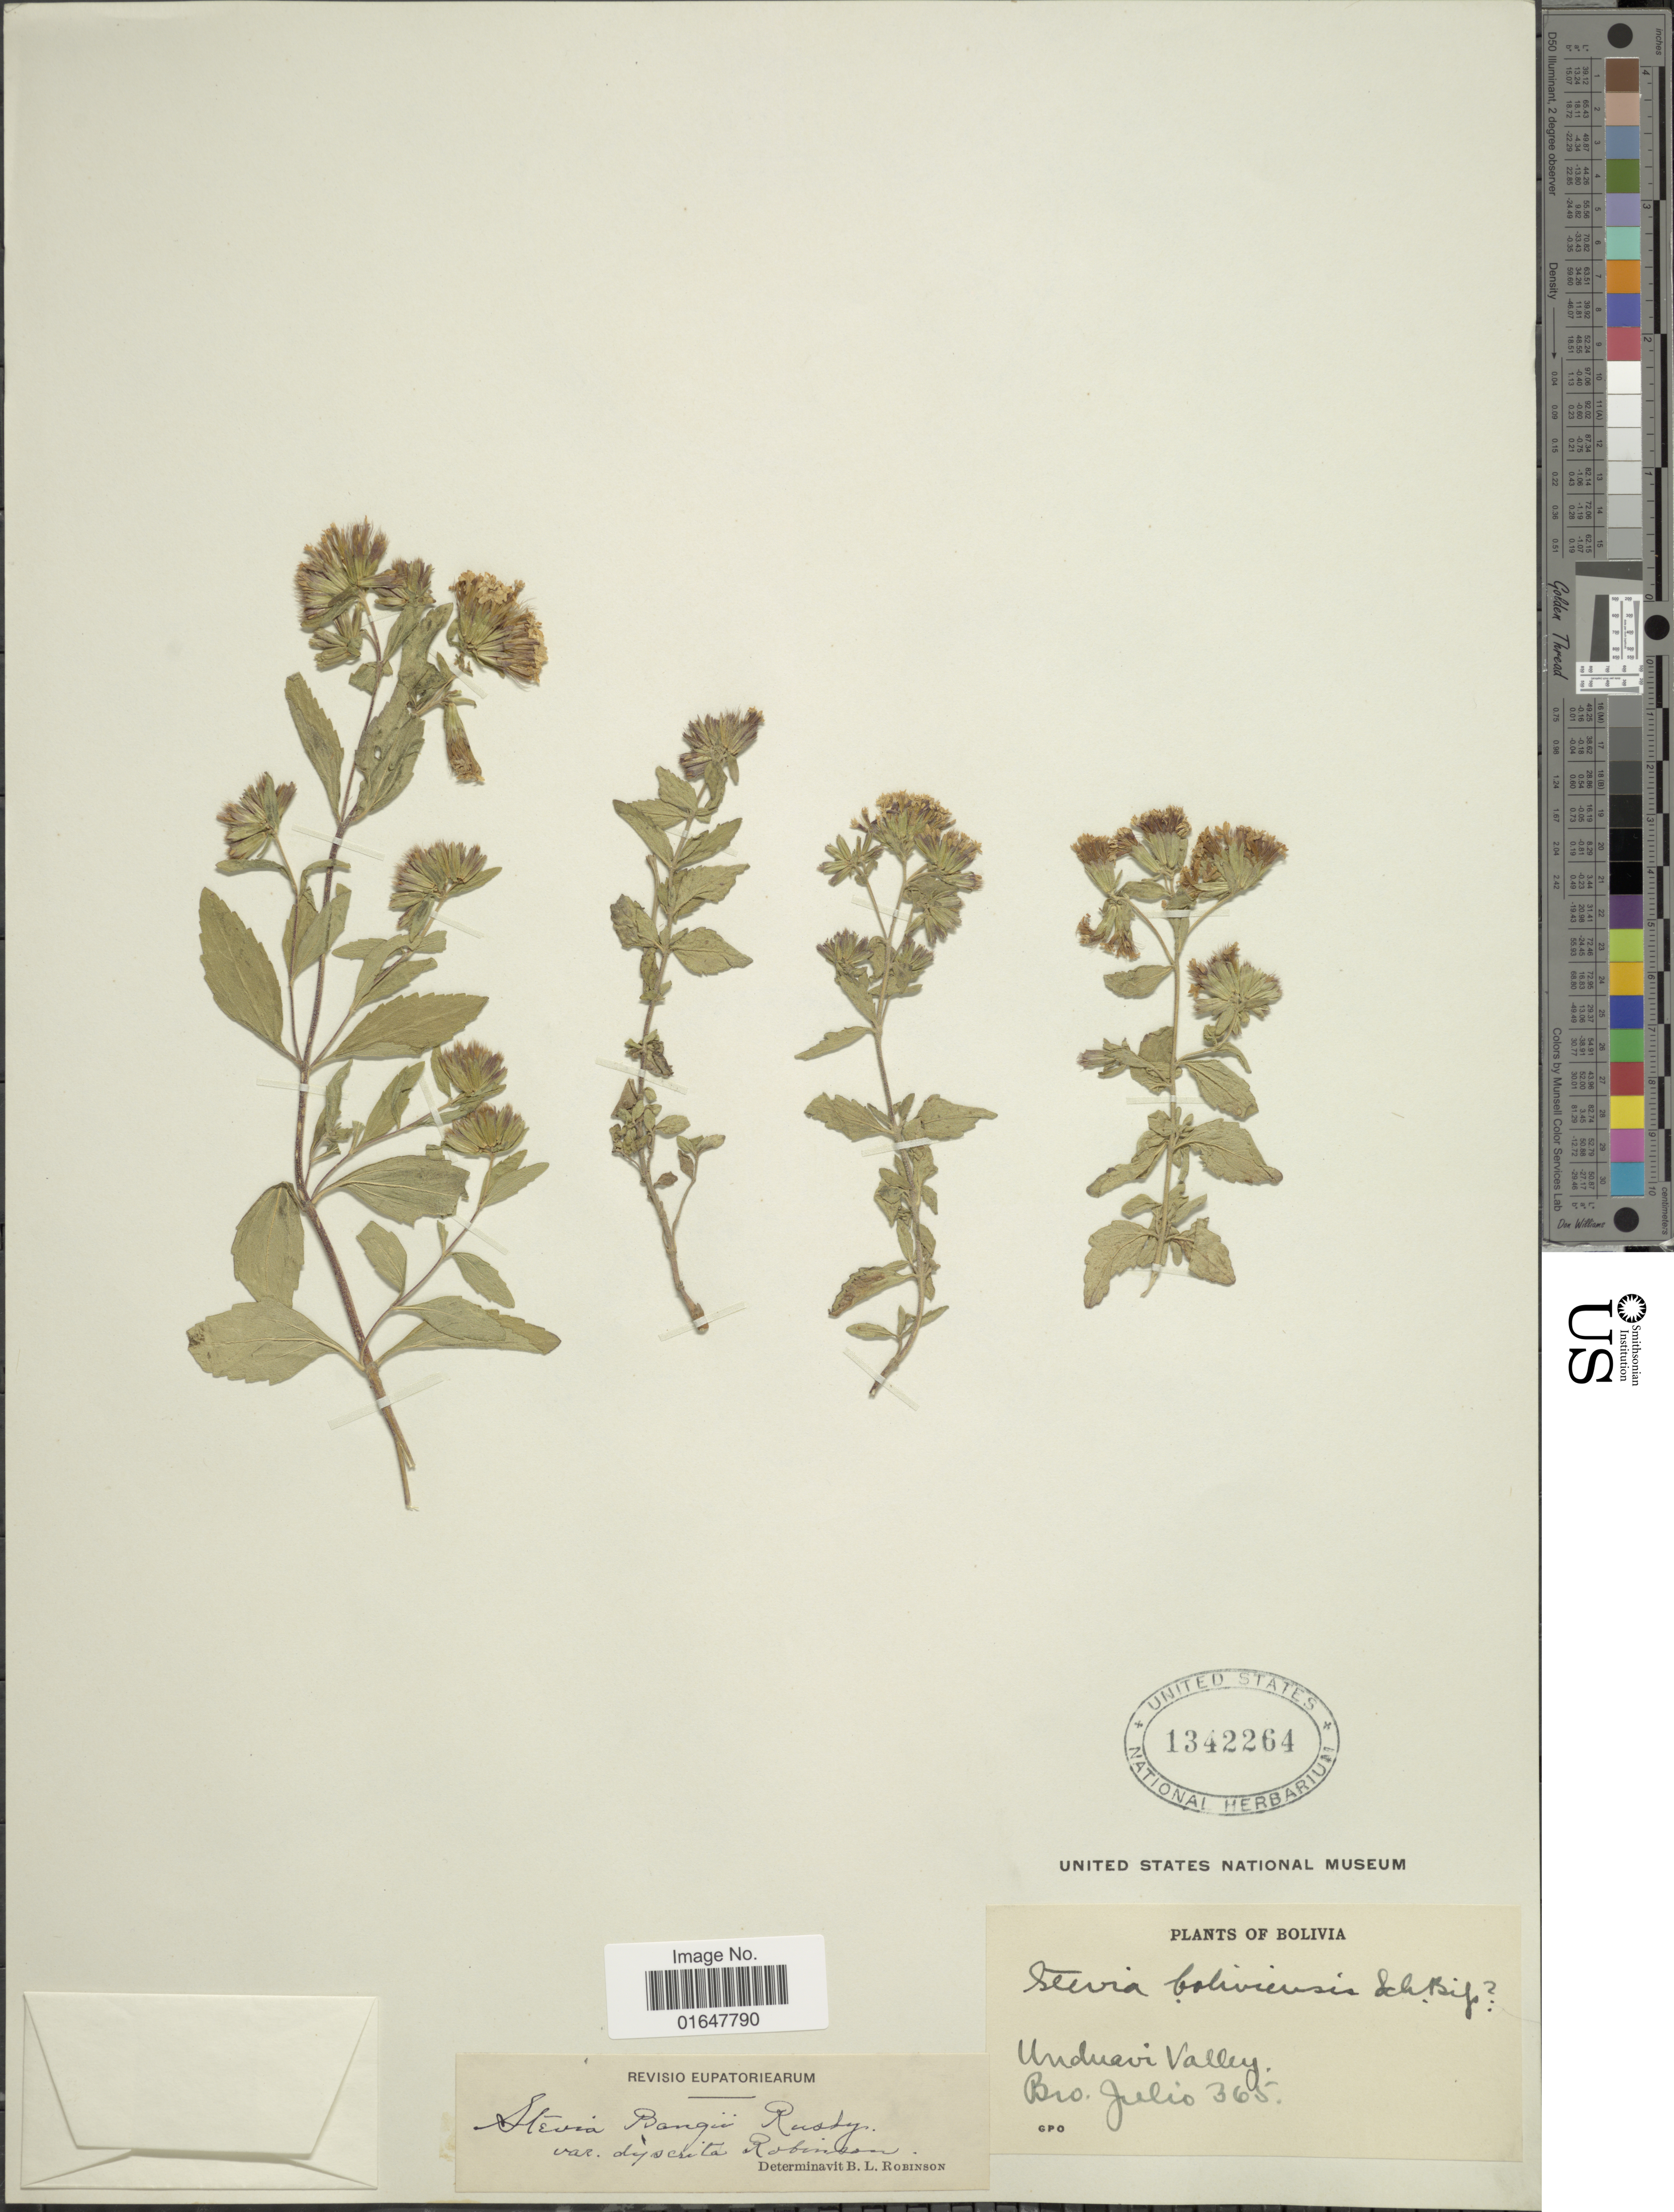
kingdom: Plantae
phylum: Tracheophyta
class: Magnoliopsida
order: Asterales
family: Asteraceae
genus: Stevia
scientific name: Stevia bangii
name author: Rusby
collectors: Bro. Julio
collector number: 365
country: Bolivia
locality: Unduavi Valley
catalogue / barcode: US 1342264